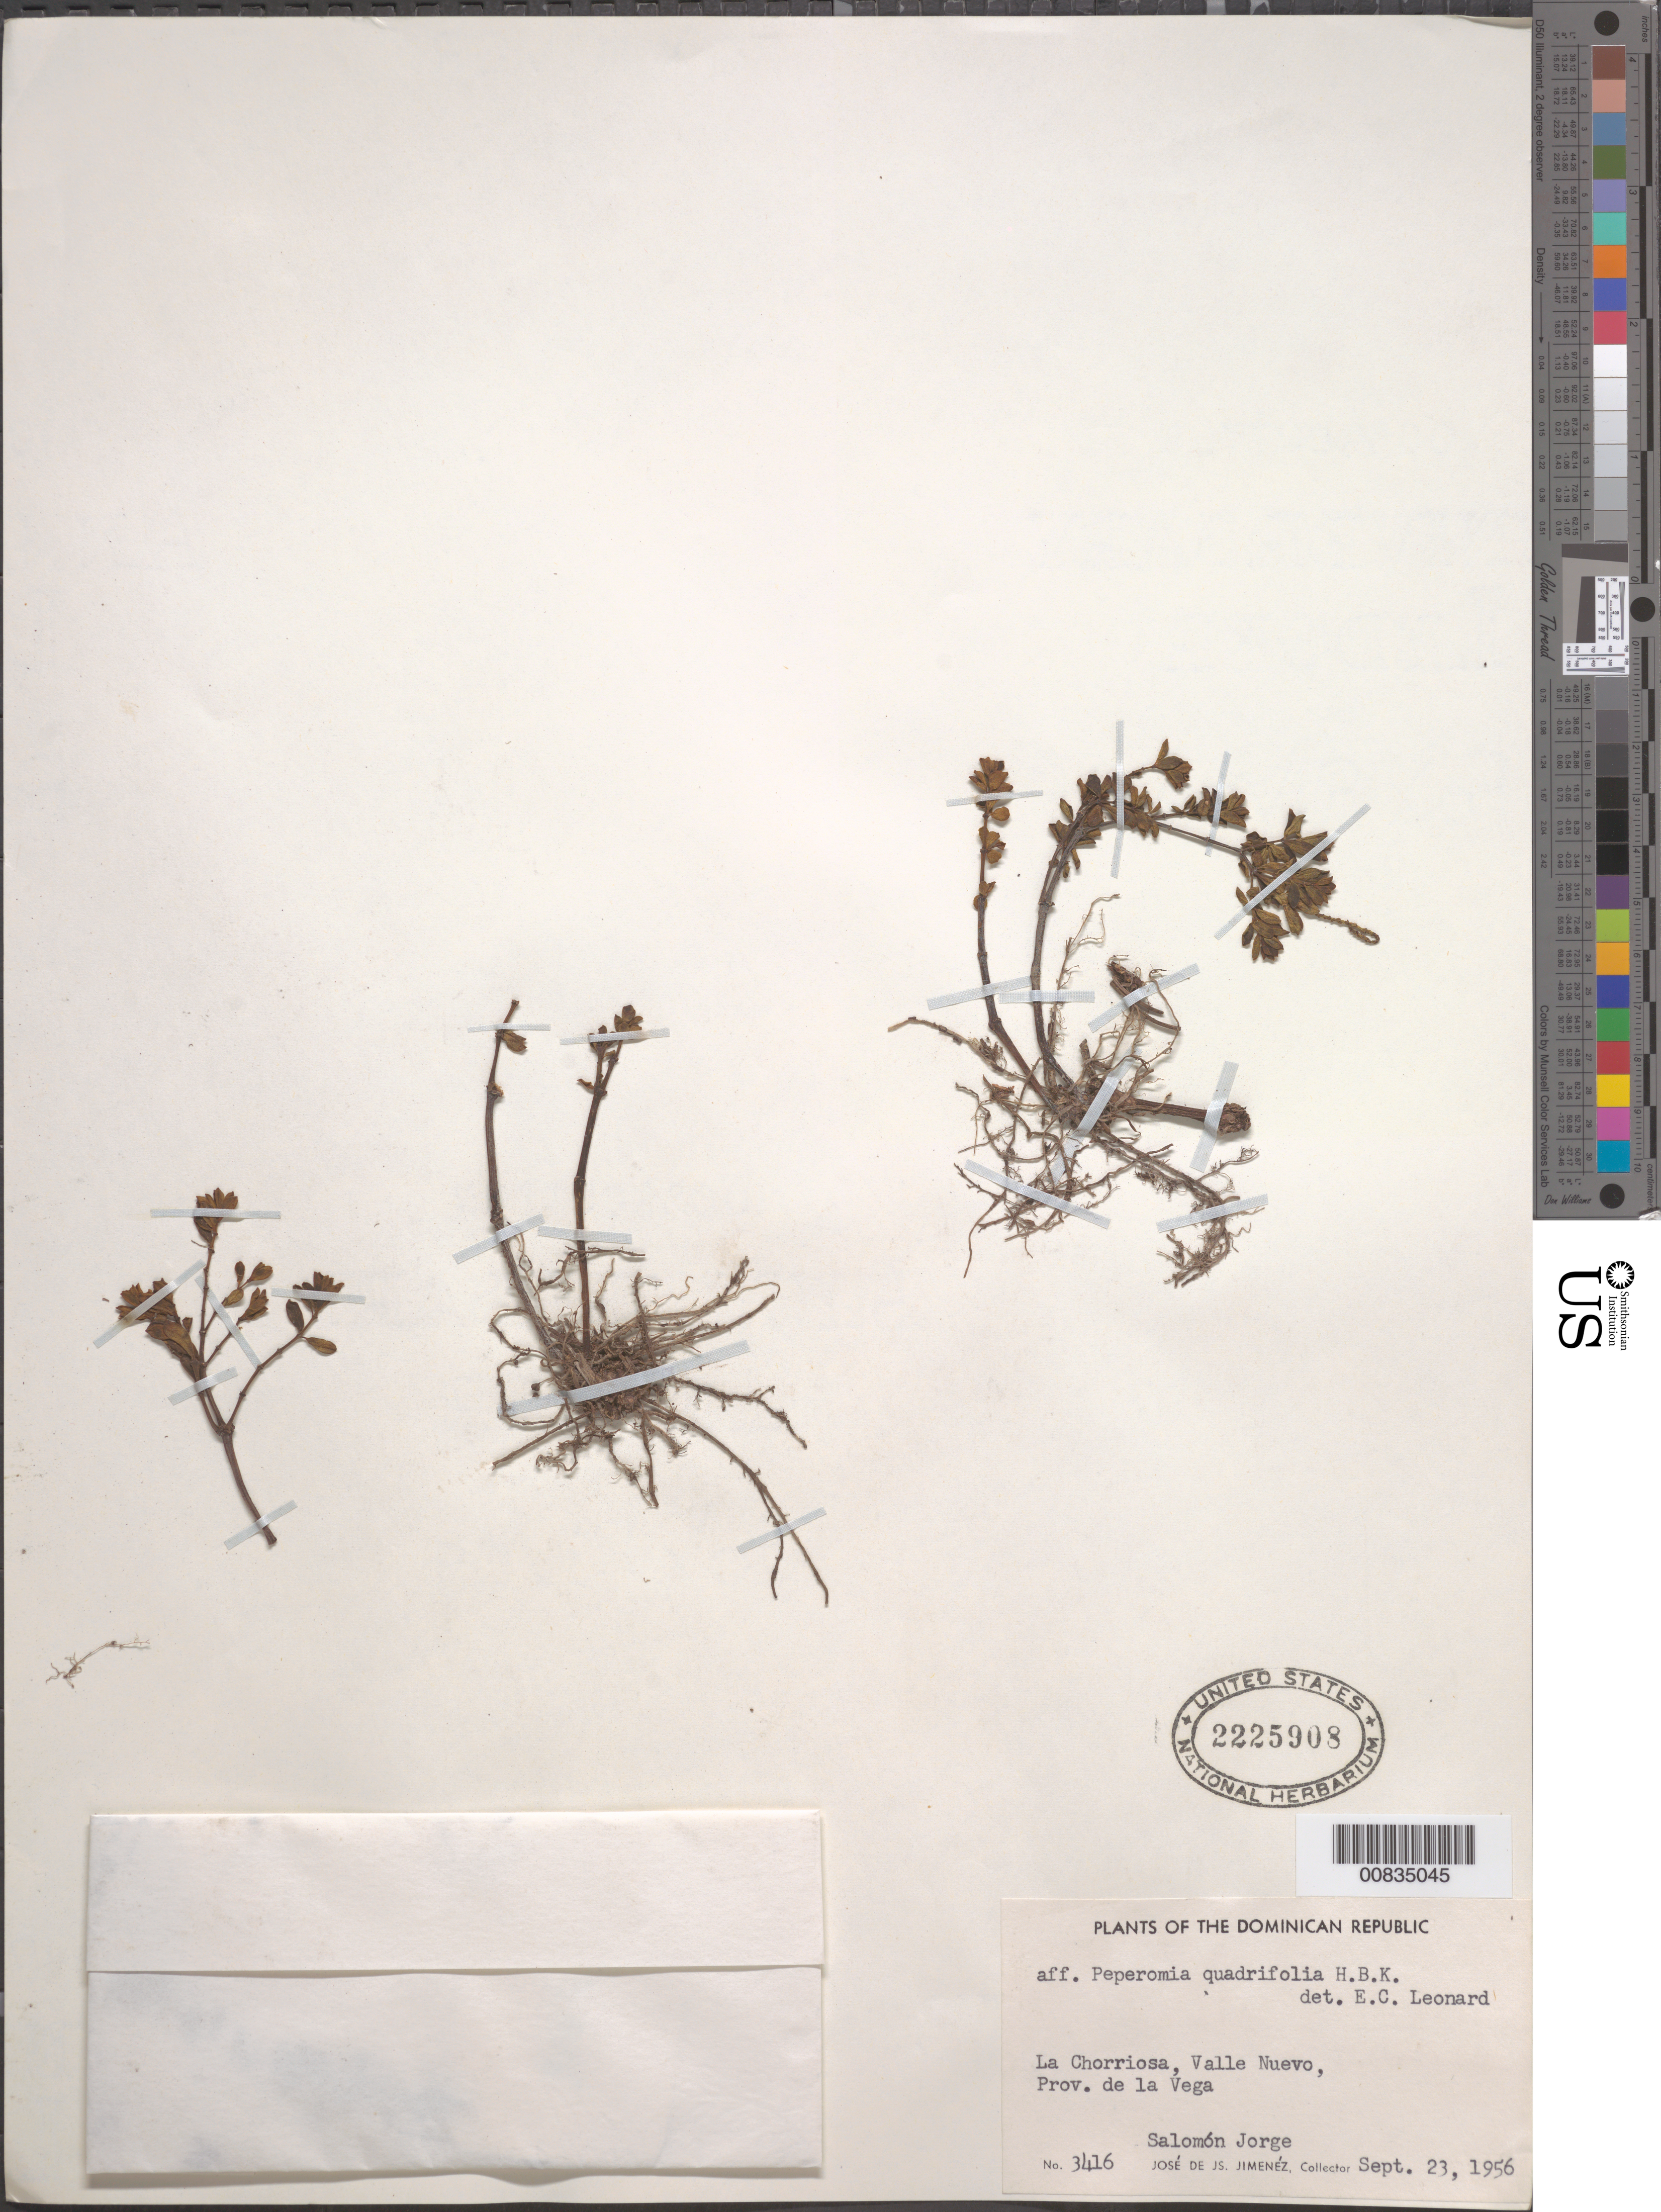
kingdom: Plantae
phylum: Tracheophyta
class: Magnoliopsida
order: Piperales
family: Piperaceae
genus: Peperomia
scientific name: Peperomia quadrifolia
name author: (L.) Kunth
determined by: Leonard, Emery C., (US)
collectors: J. J. Jiménez & J. Salomón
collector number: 3416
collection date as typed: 23 Sep 1956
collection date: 1956-09-23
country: Dominican Republic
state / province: La Vega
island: Hispaniola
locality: La Chorriosa, Valle Nuevo.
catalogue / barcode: US 2225908